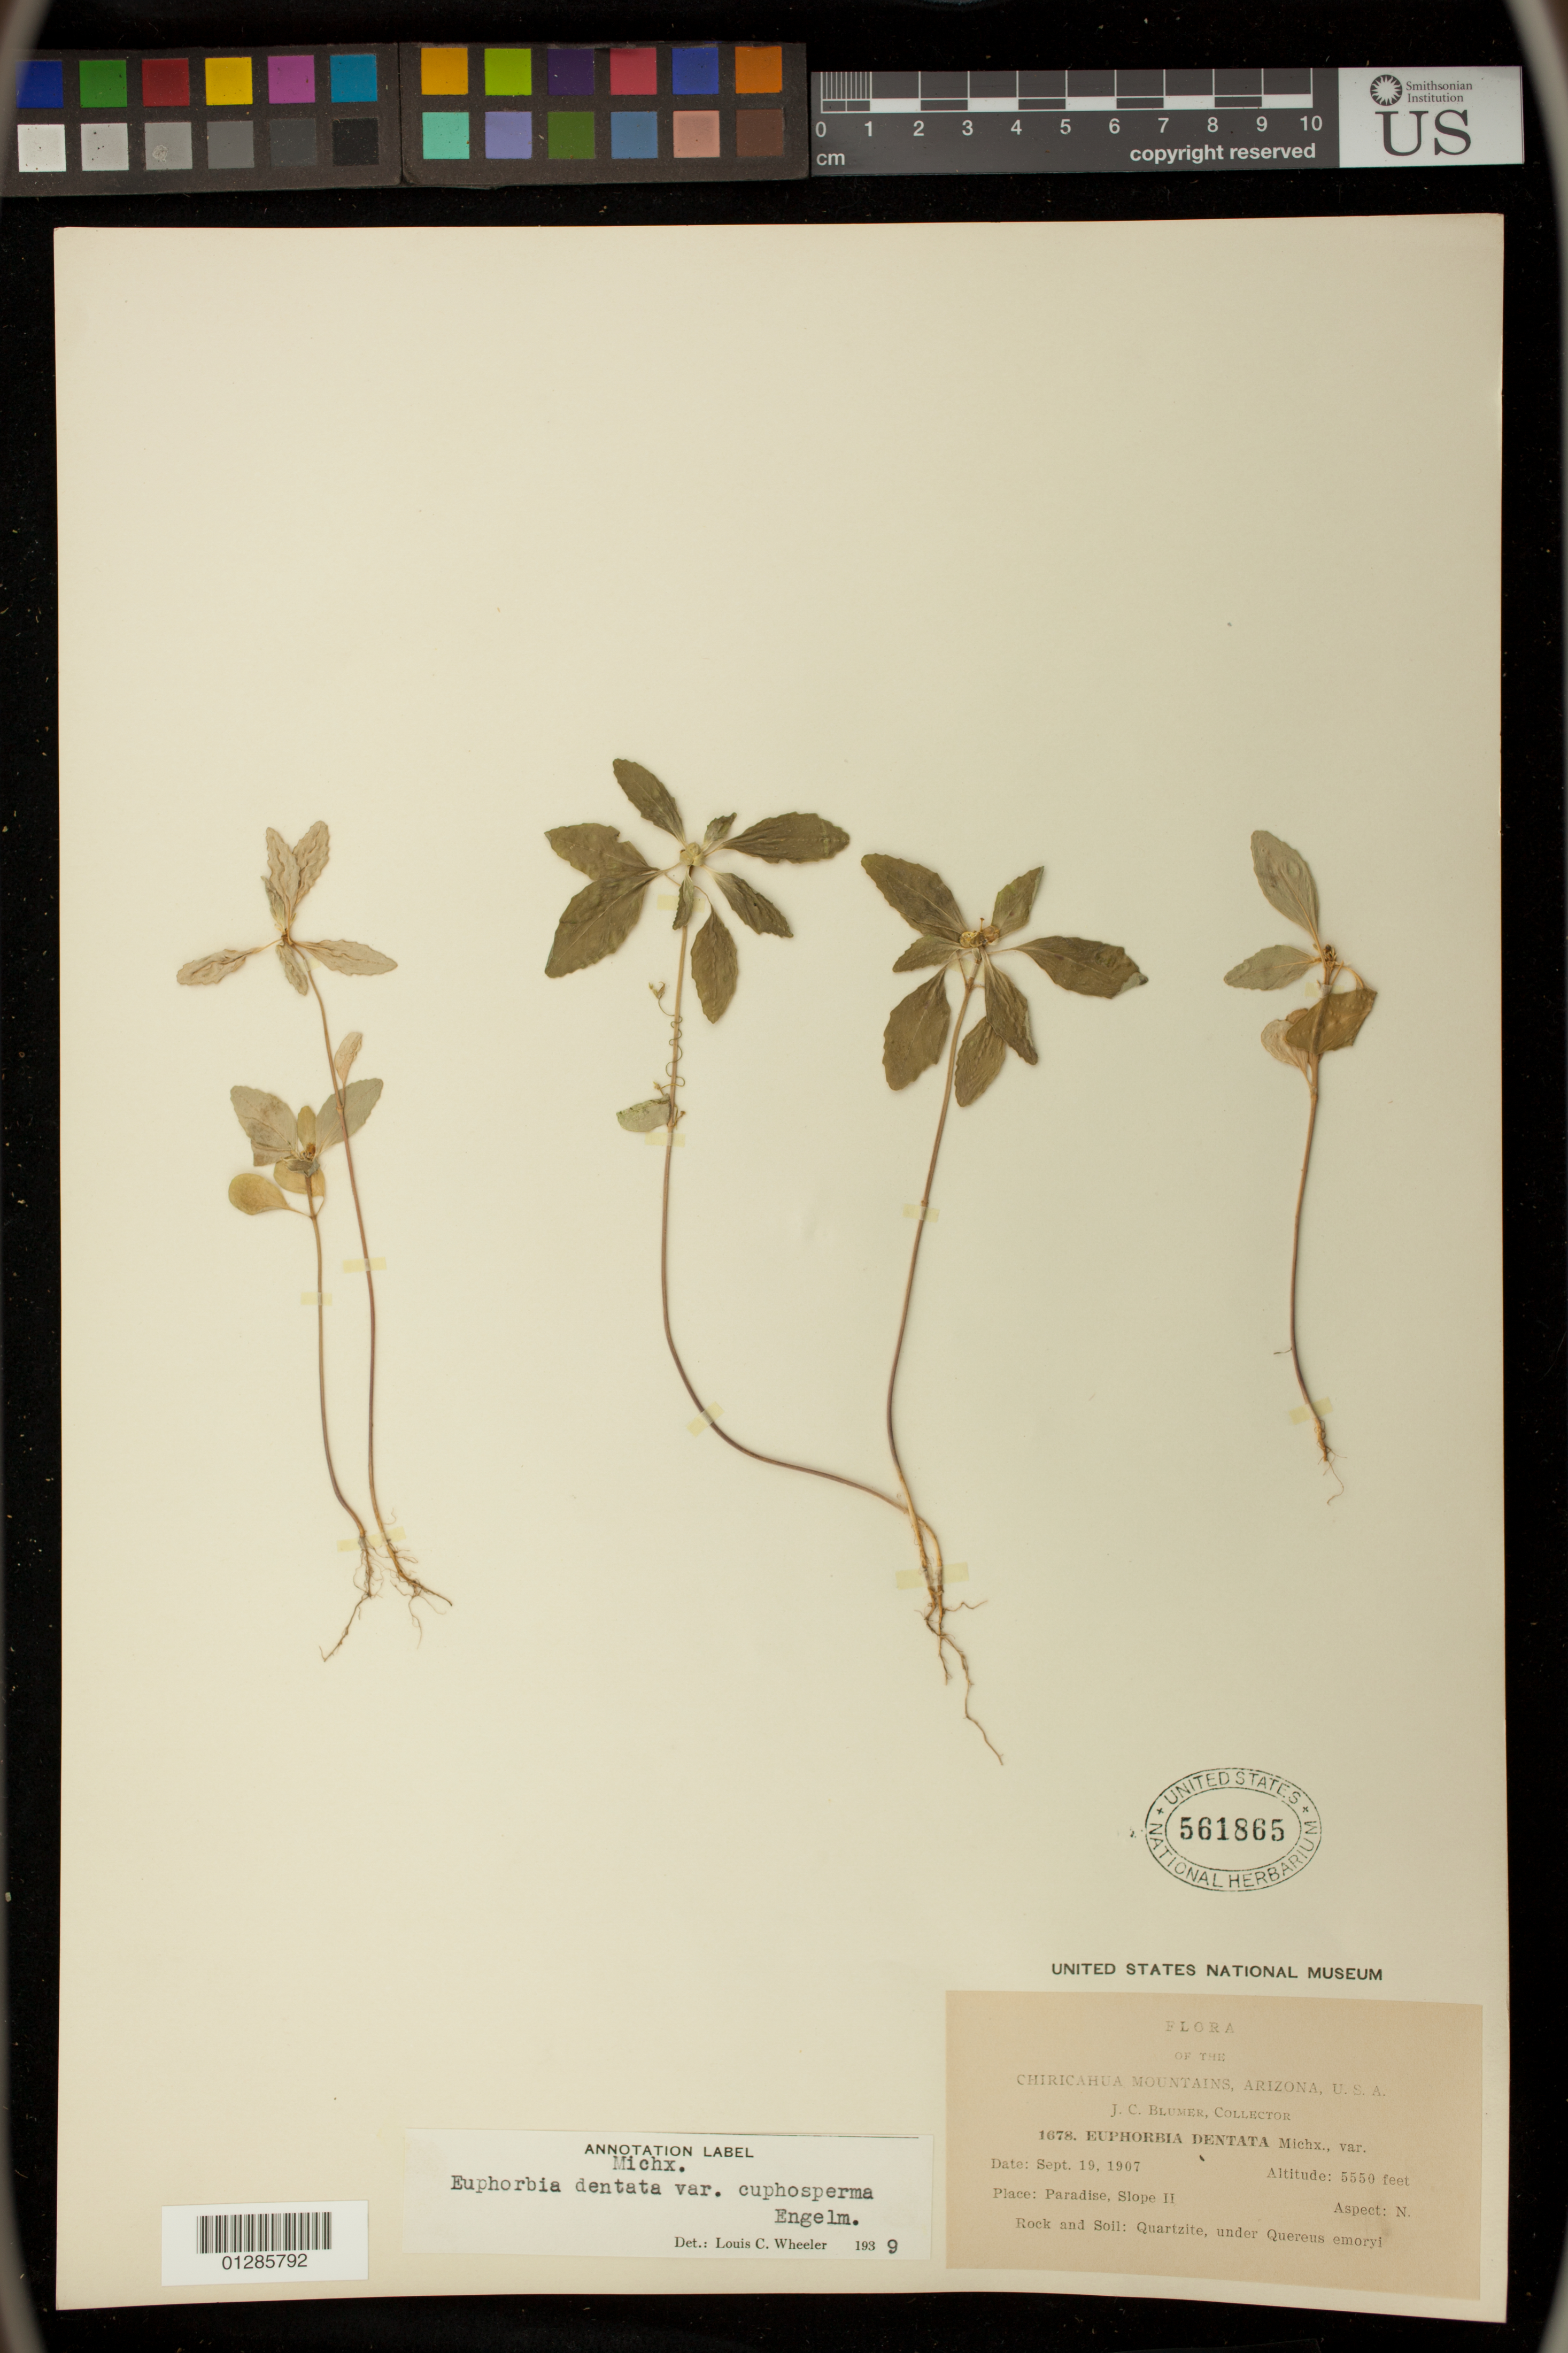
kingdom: Plantae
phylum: Tracheophyta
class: Magnoliopsida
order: Malpighiales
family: Euphorbiaceae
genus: Euphorbia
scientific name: Euphorbia dentata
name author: Michx.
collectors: J. C. Blumer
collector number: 1678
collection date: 1907-09-19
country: United States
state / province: Arizona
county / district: Cochise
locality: Chiricahua Mountains. Paradise, Slope II.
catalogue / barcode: US 561865